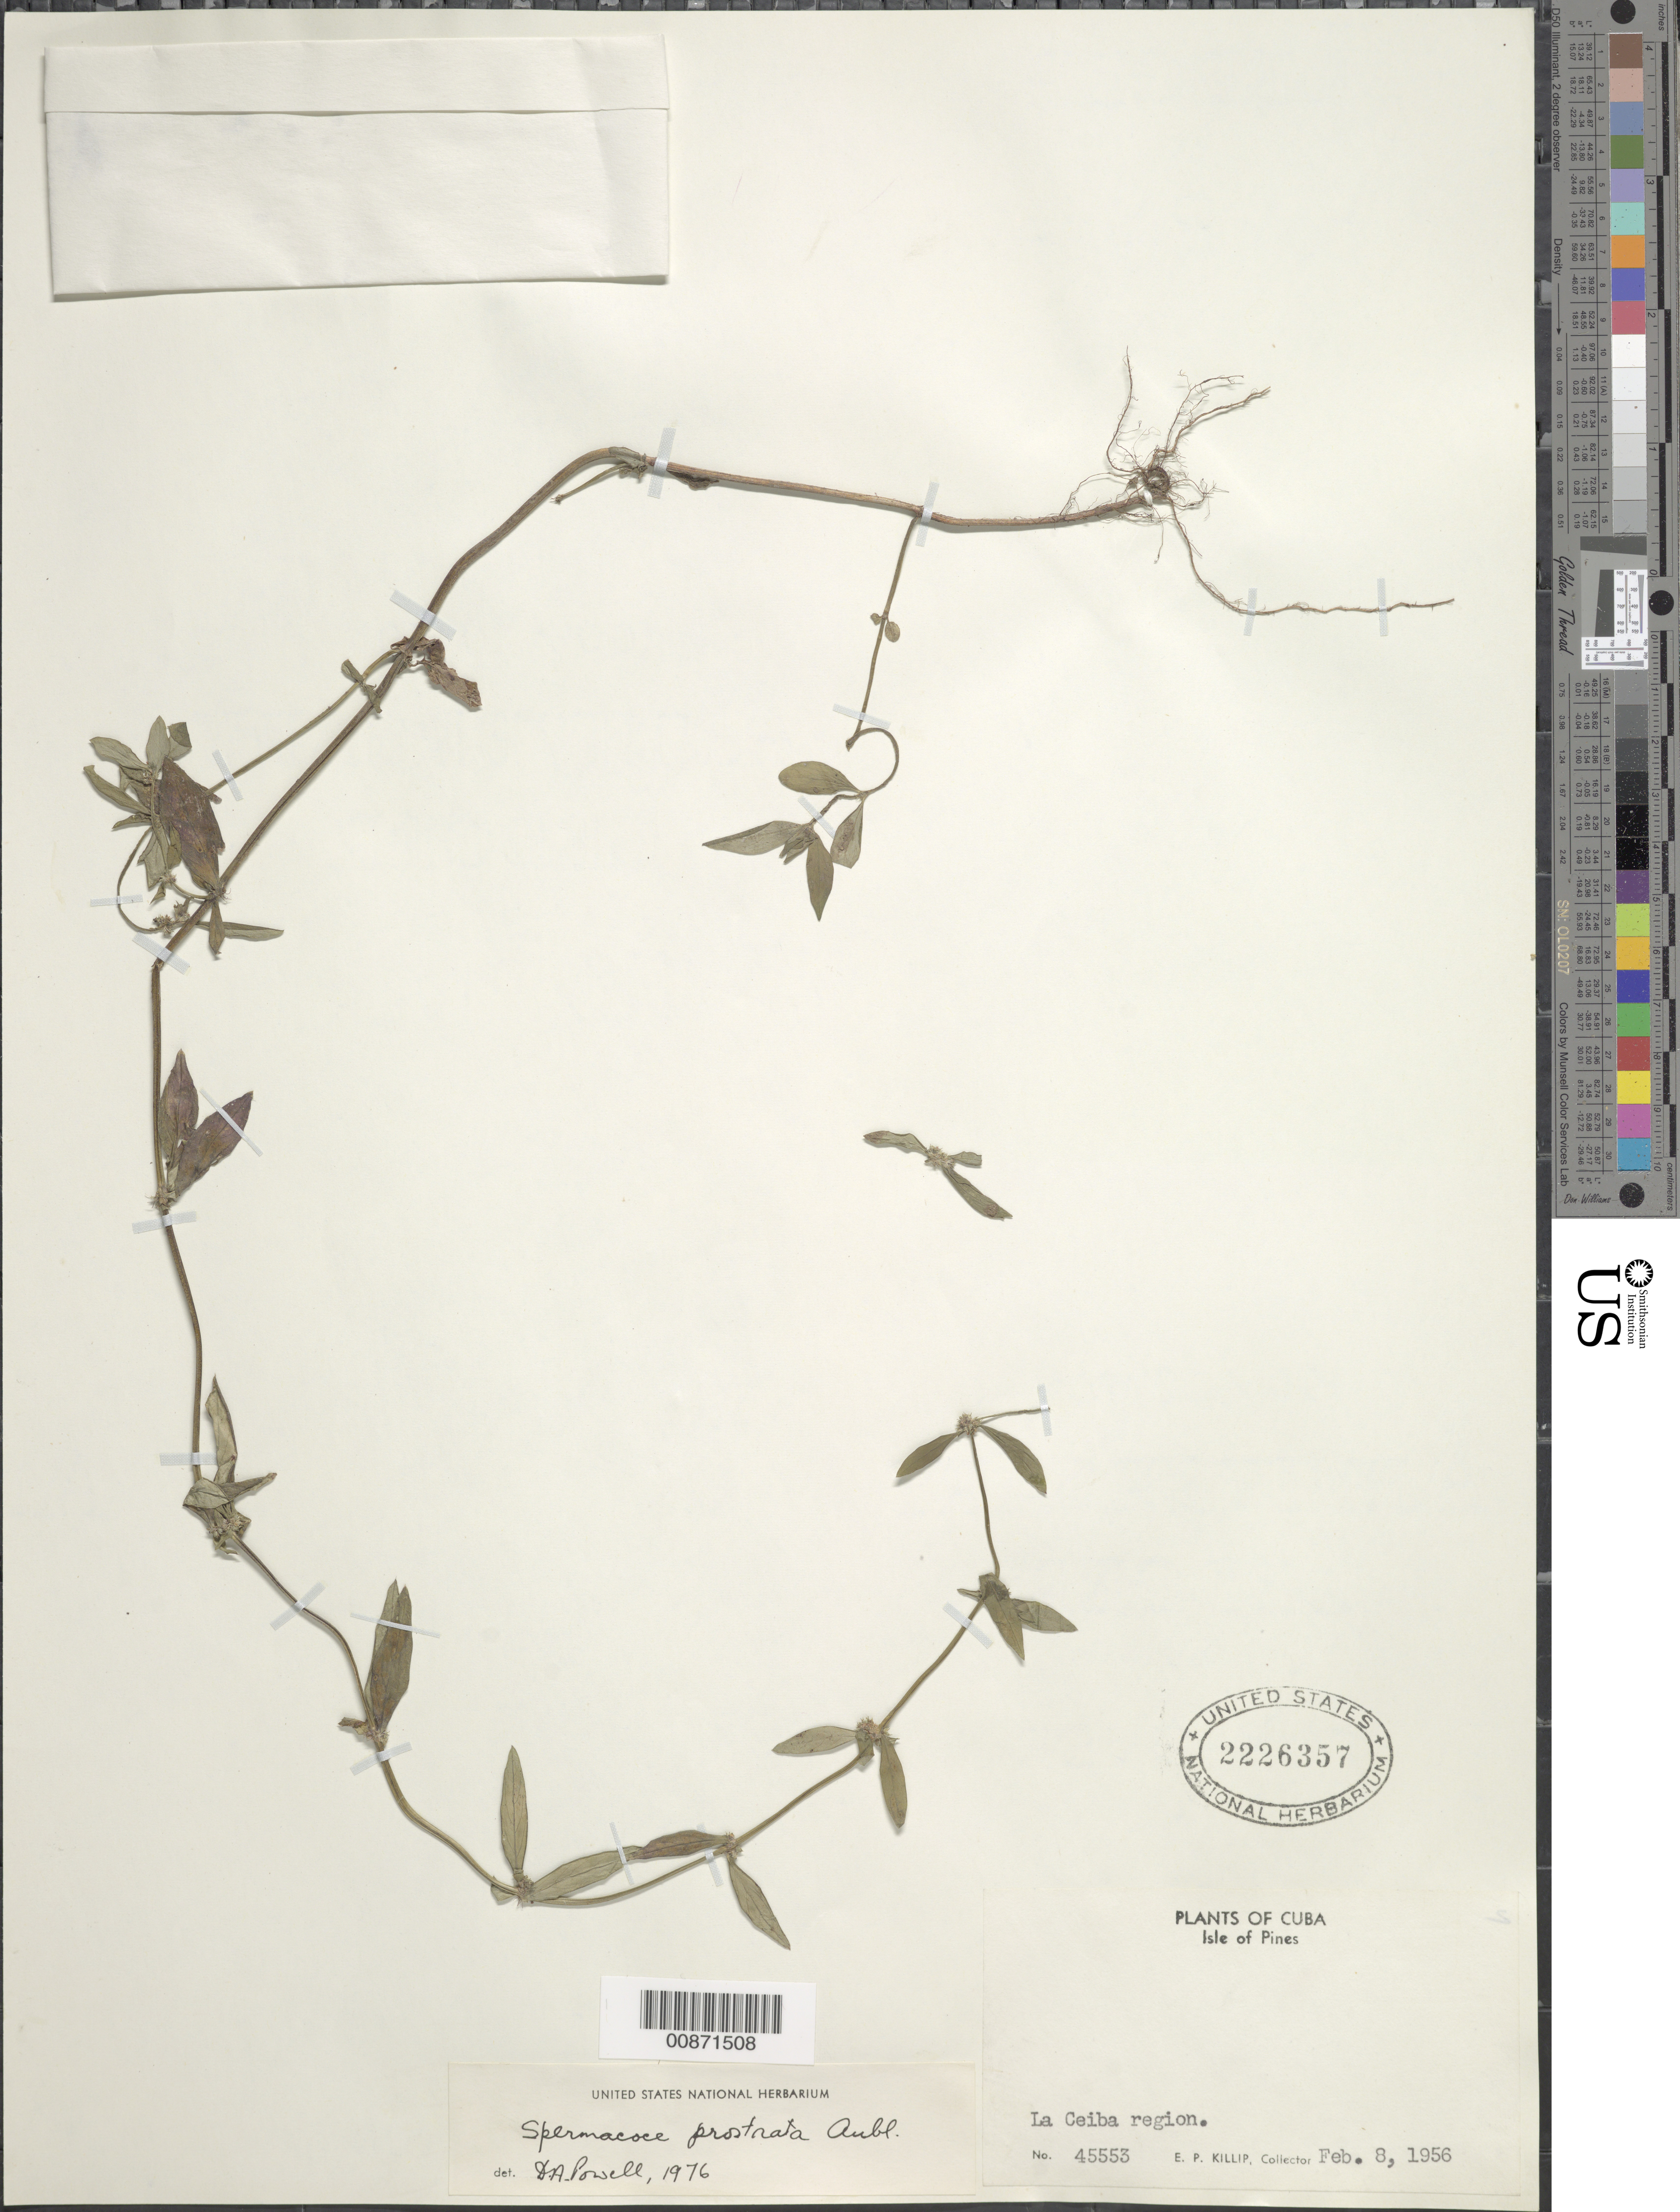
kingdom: Plantae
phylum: Tracheophyta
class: Magnoliopsida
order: Gentianales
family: Rubiaceae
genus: Spermacoce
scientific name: Spermacoce prostrata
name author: Aubl.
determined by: Powell, D. A.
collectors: E. P. Killip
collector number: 4553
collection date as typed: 08 Feb 1956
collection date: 1956-02-08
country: Cuba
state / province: Isla de La Juventud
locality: La Ceiba region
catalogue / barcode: US 2226357